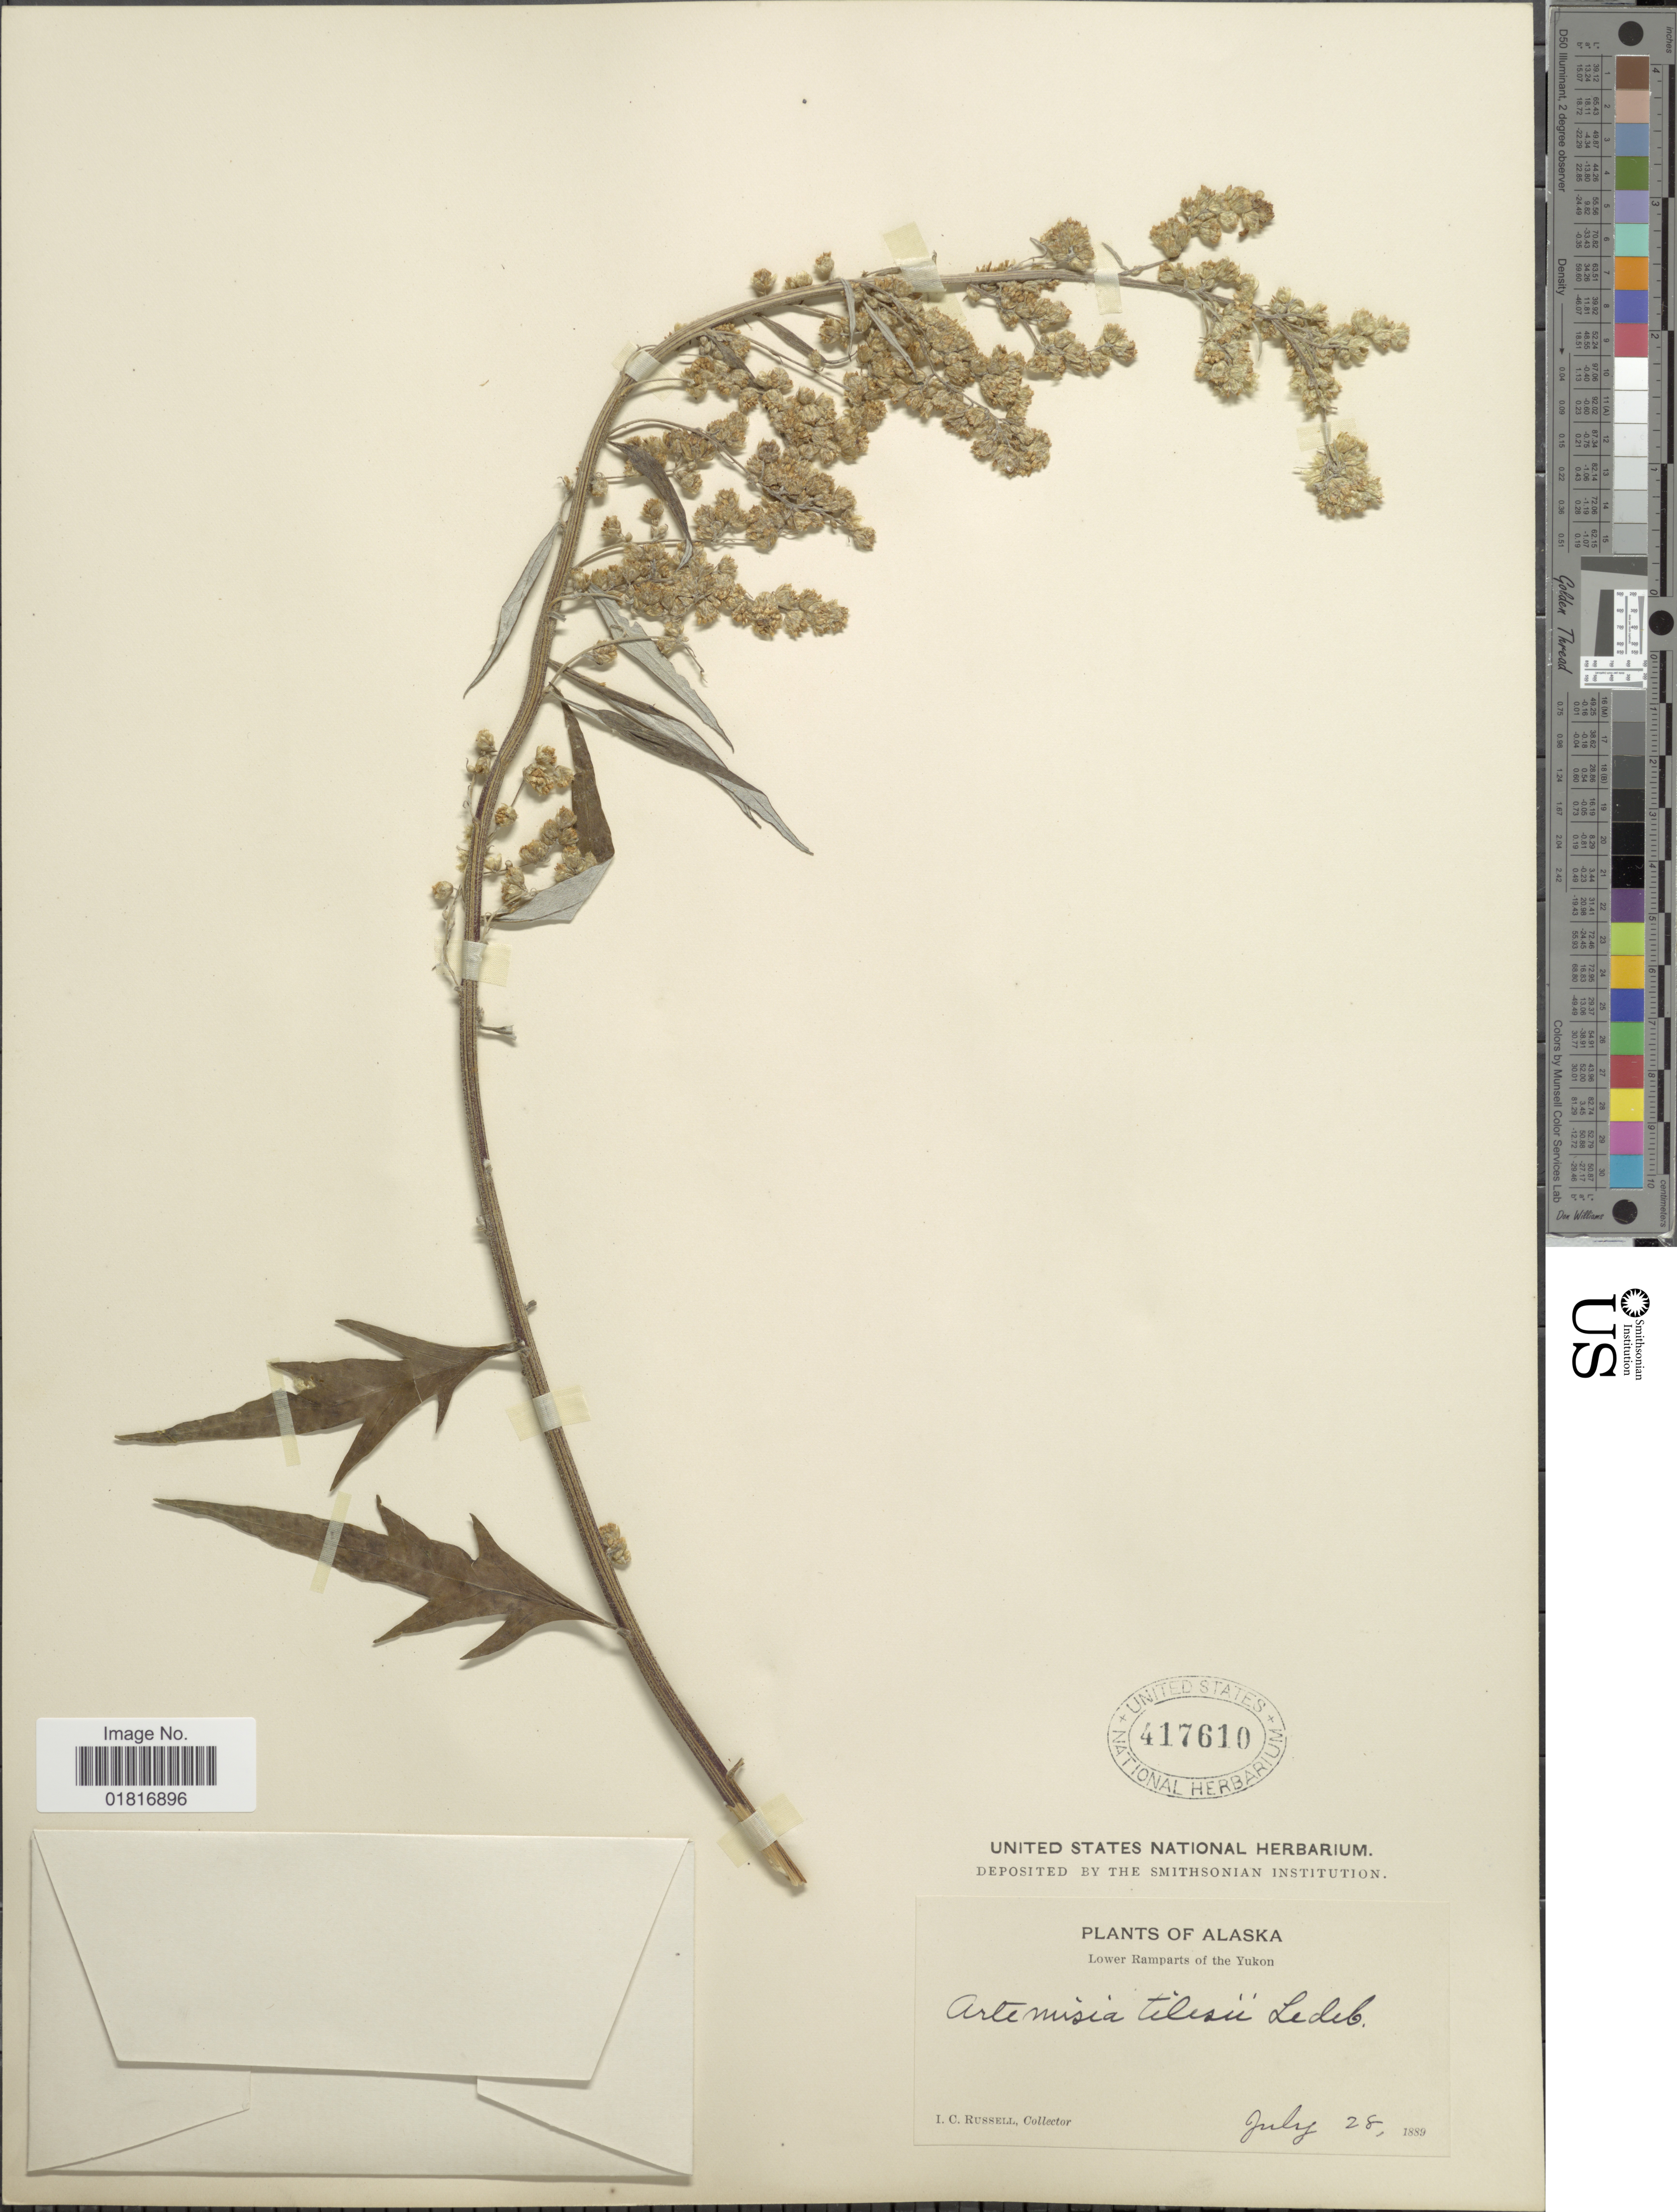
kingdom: Plantae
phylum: Tracheophyta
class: Magnoliopsida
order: Asterales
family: Asteraceae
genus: Artemisia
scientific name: Artemisia tilesii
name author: Ledeb.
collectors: I. C. Russell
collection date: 1889-07-28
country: United States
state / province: Alaska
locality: Lower Ramparts of the Yukon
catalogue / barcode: US 417610